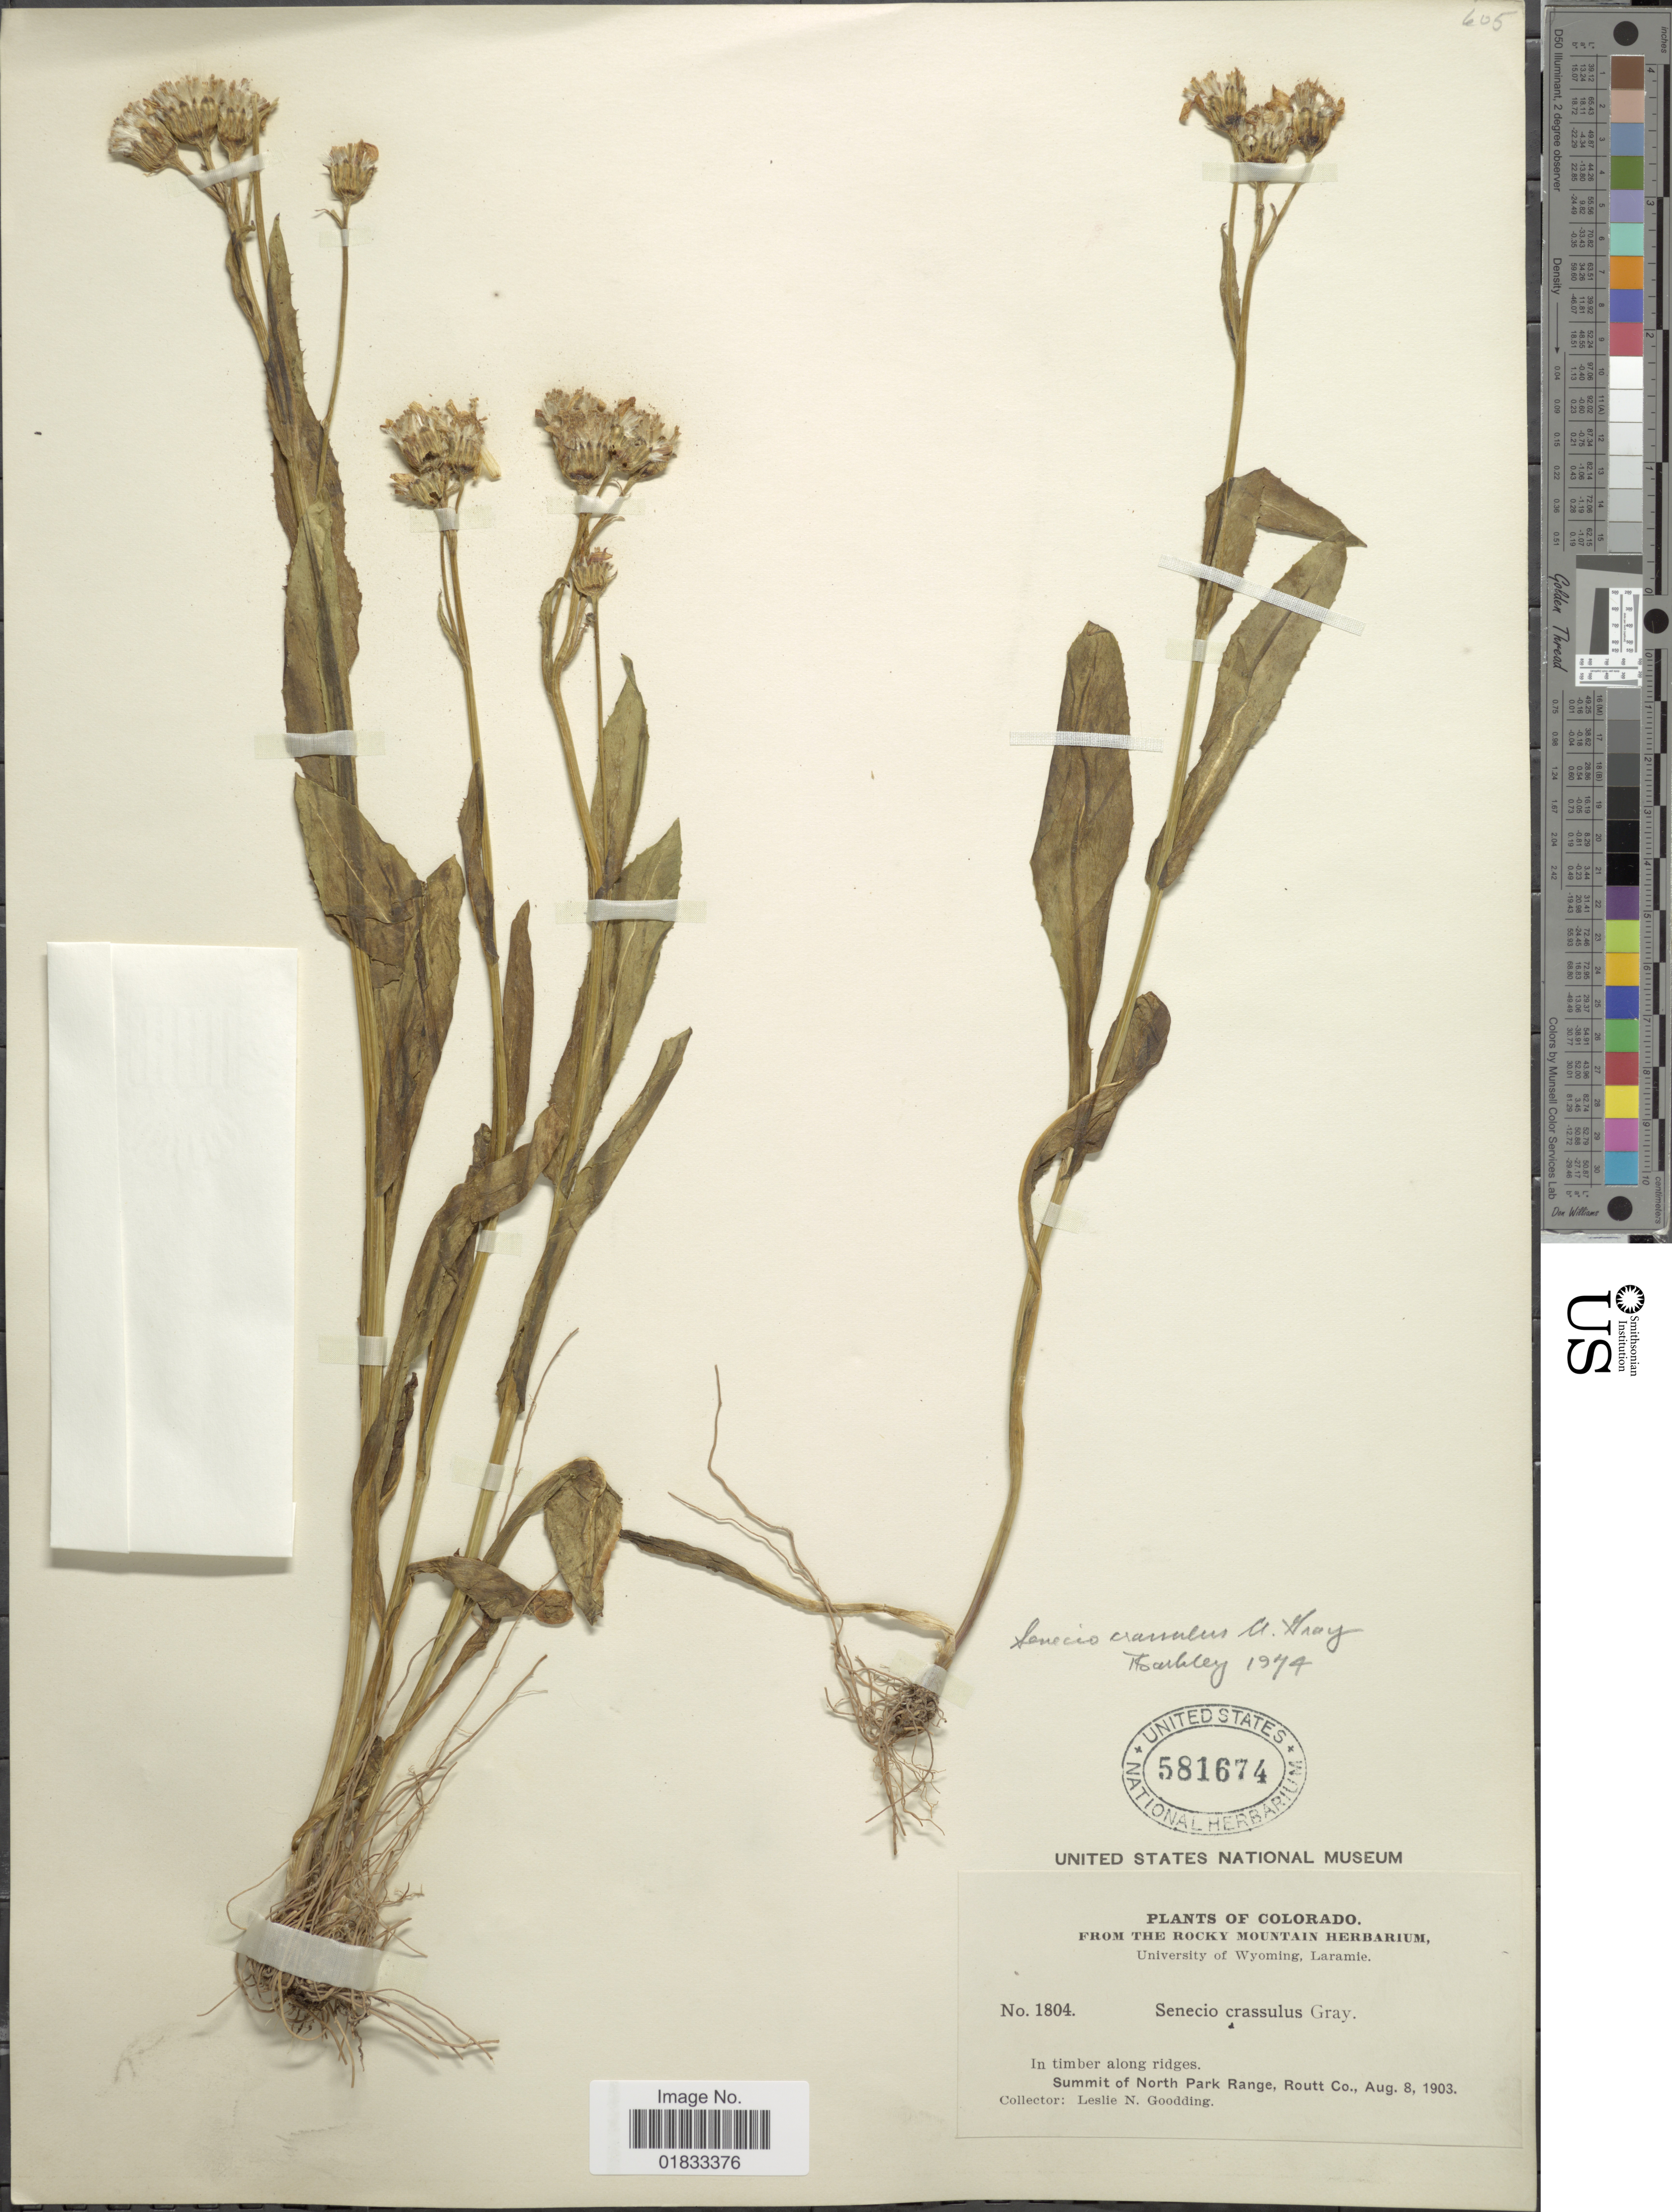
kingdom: Plantae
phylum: Tracheophyta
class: Magnoliopsida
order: Asterales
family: Asteraceae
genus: Senecio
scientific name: Senecio crassulus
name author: A. Gray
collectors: L. N. Goodding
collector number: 1804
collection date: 1903-08-08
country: United States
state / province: Colorado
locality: Summit of North Park Range, Routt Co.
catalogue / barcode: US 581674